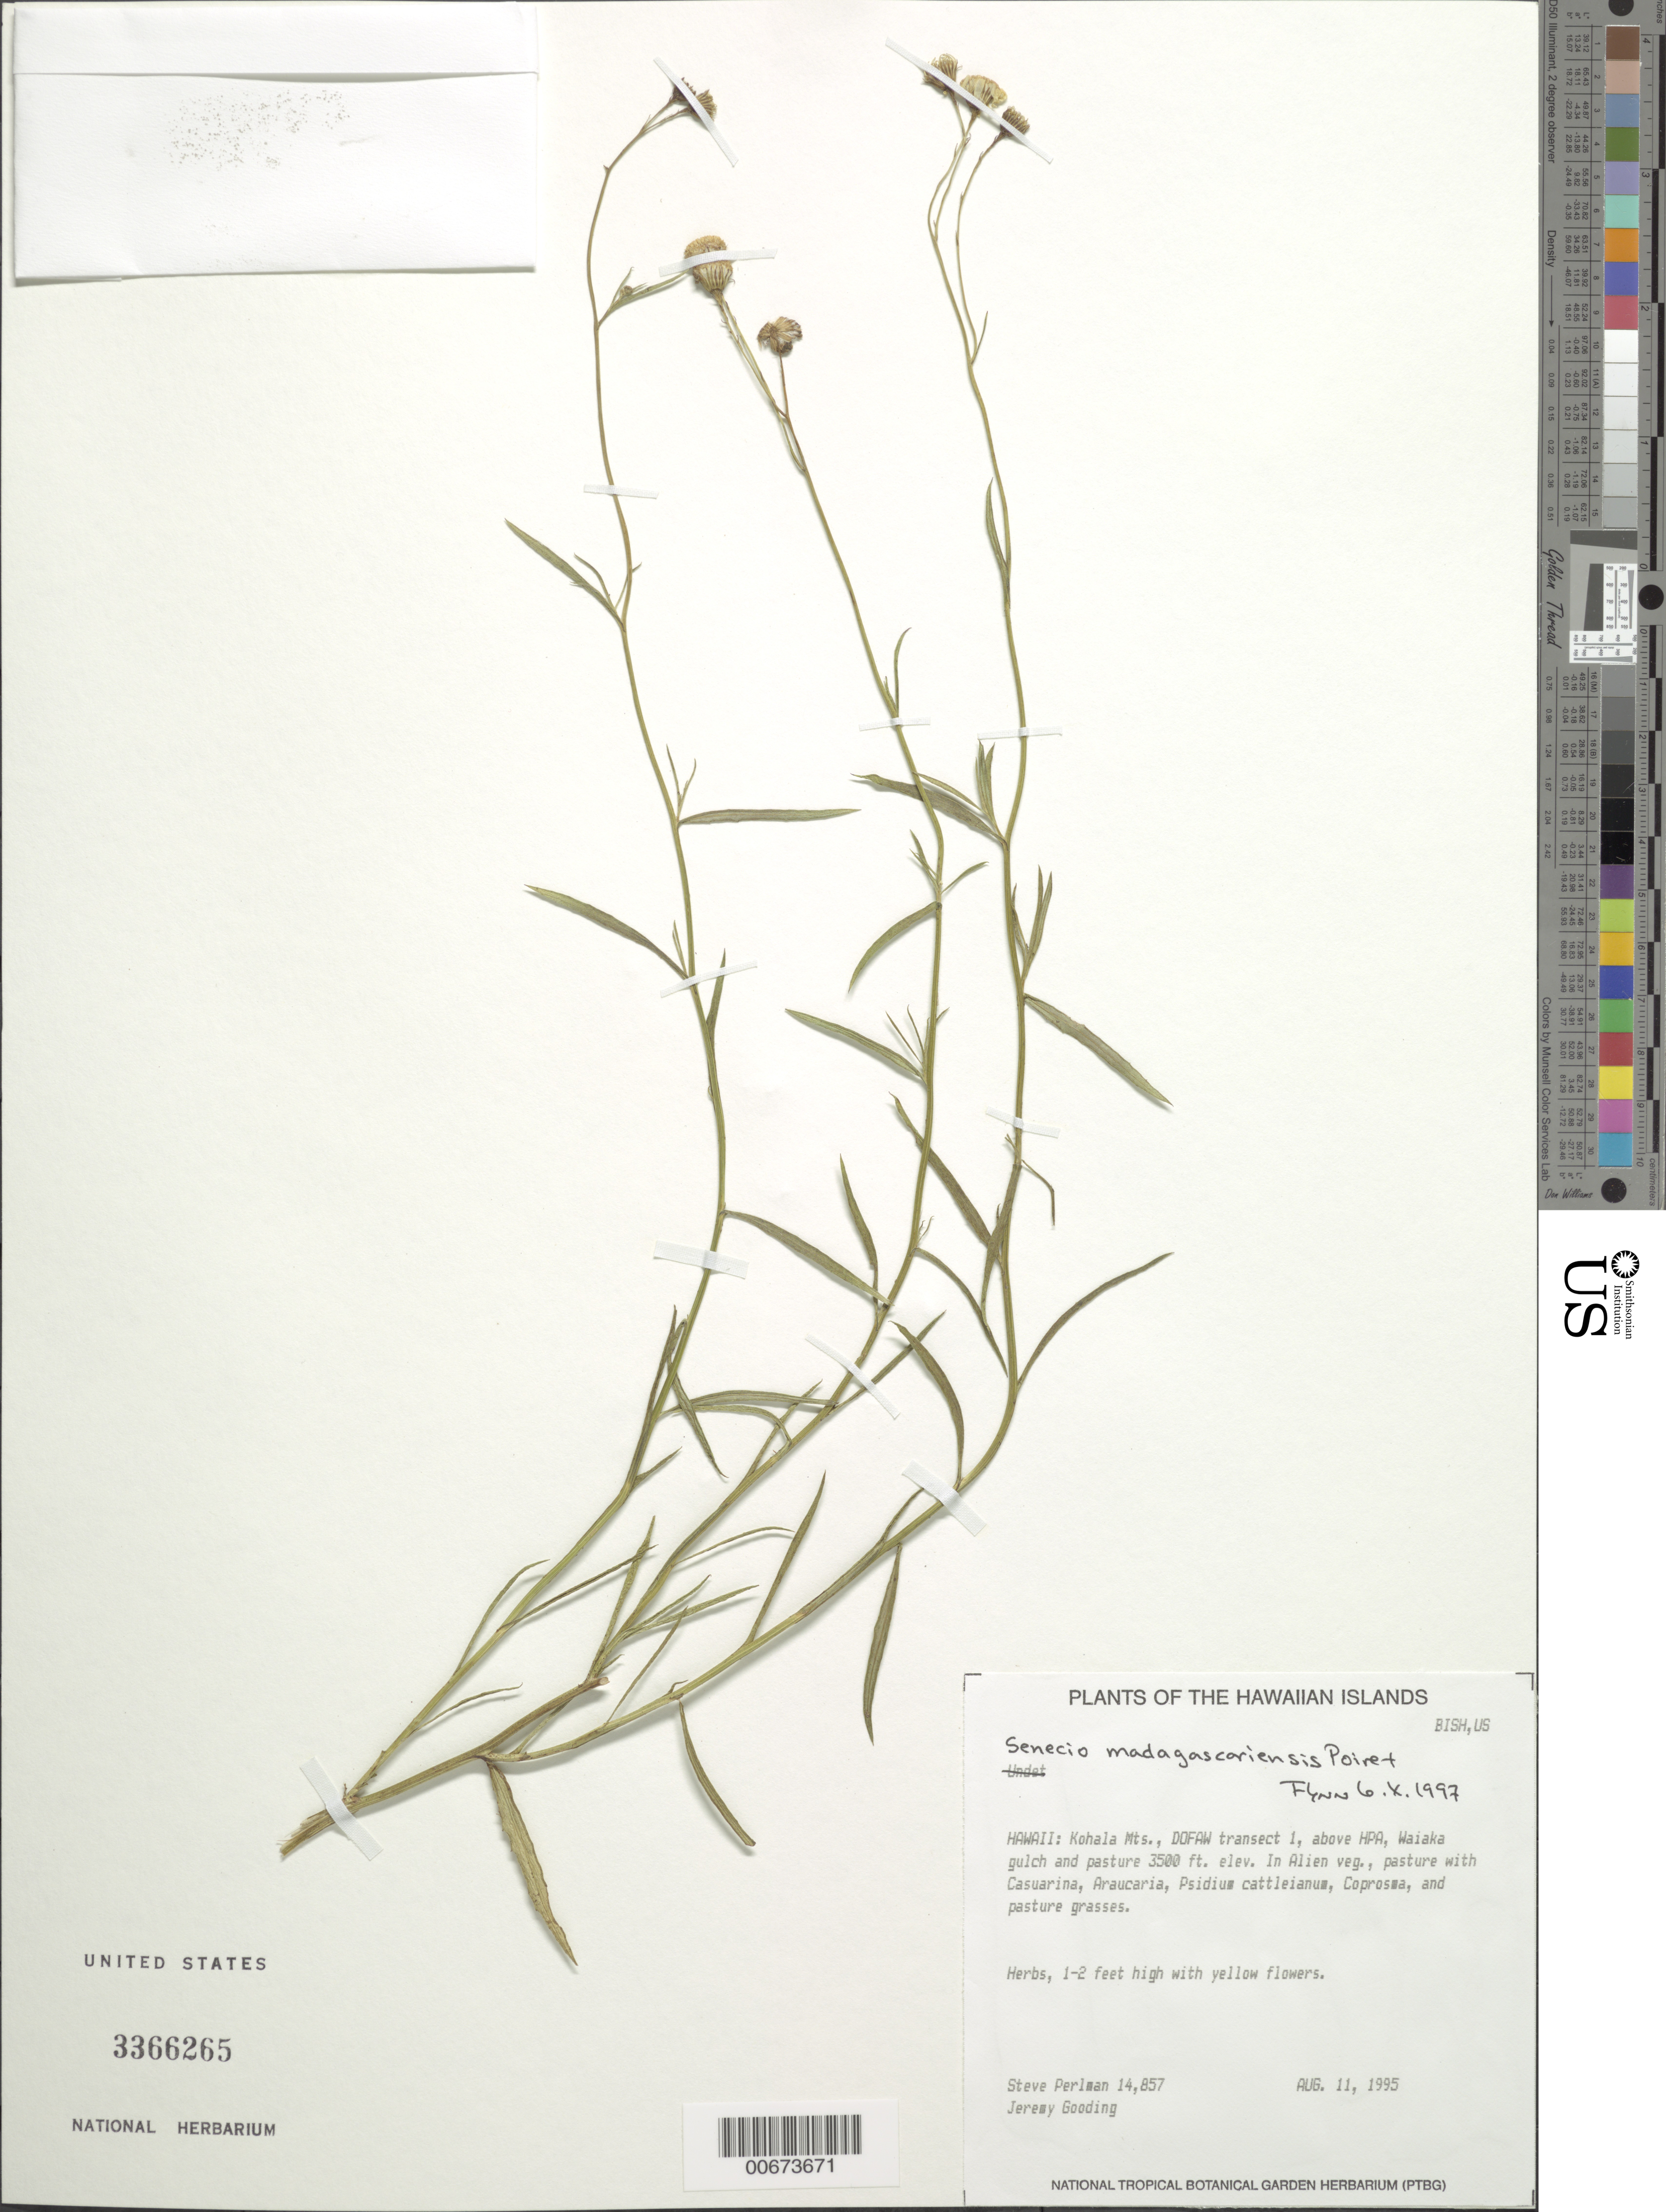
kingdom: Plantae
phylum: Tracheophyta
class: Magnoliopsida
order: Asterales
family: Asteraceae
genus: Senecio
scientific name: Senecio madagascariensis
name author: Poir.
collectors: S. P. Perlman & J. Gooding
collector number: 14857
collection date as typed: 11 Aug 1995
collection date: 1995-08-11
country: United States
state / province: Hawaii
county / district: Hawaii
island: Hawaii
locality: Kohala Mts., DOFAW transect 1, above HPA, Waiaka gulch and pasture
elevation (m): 1067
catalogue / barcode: US 3366265